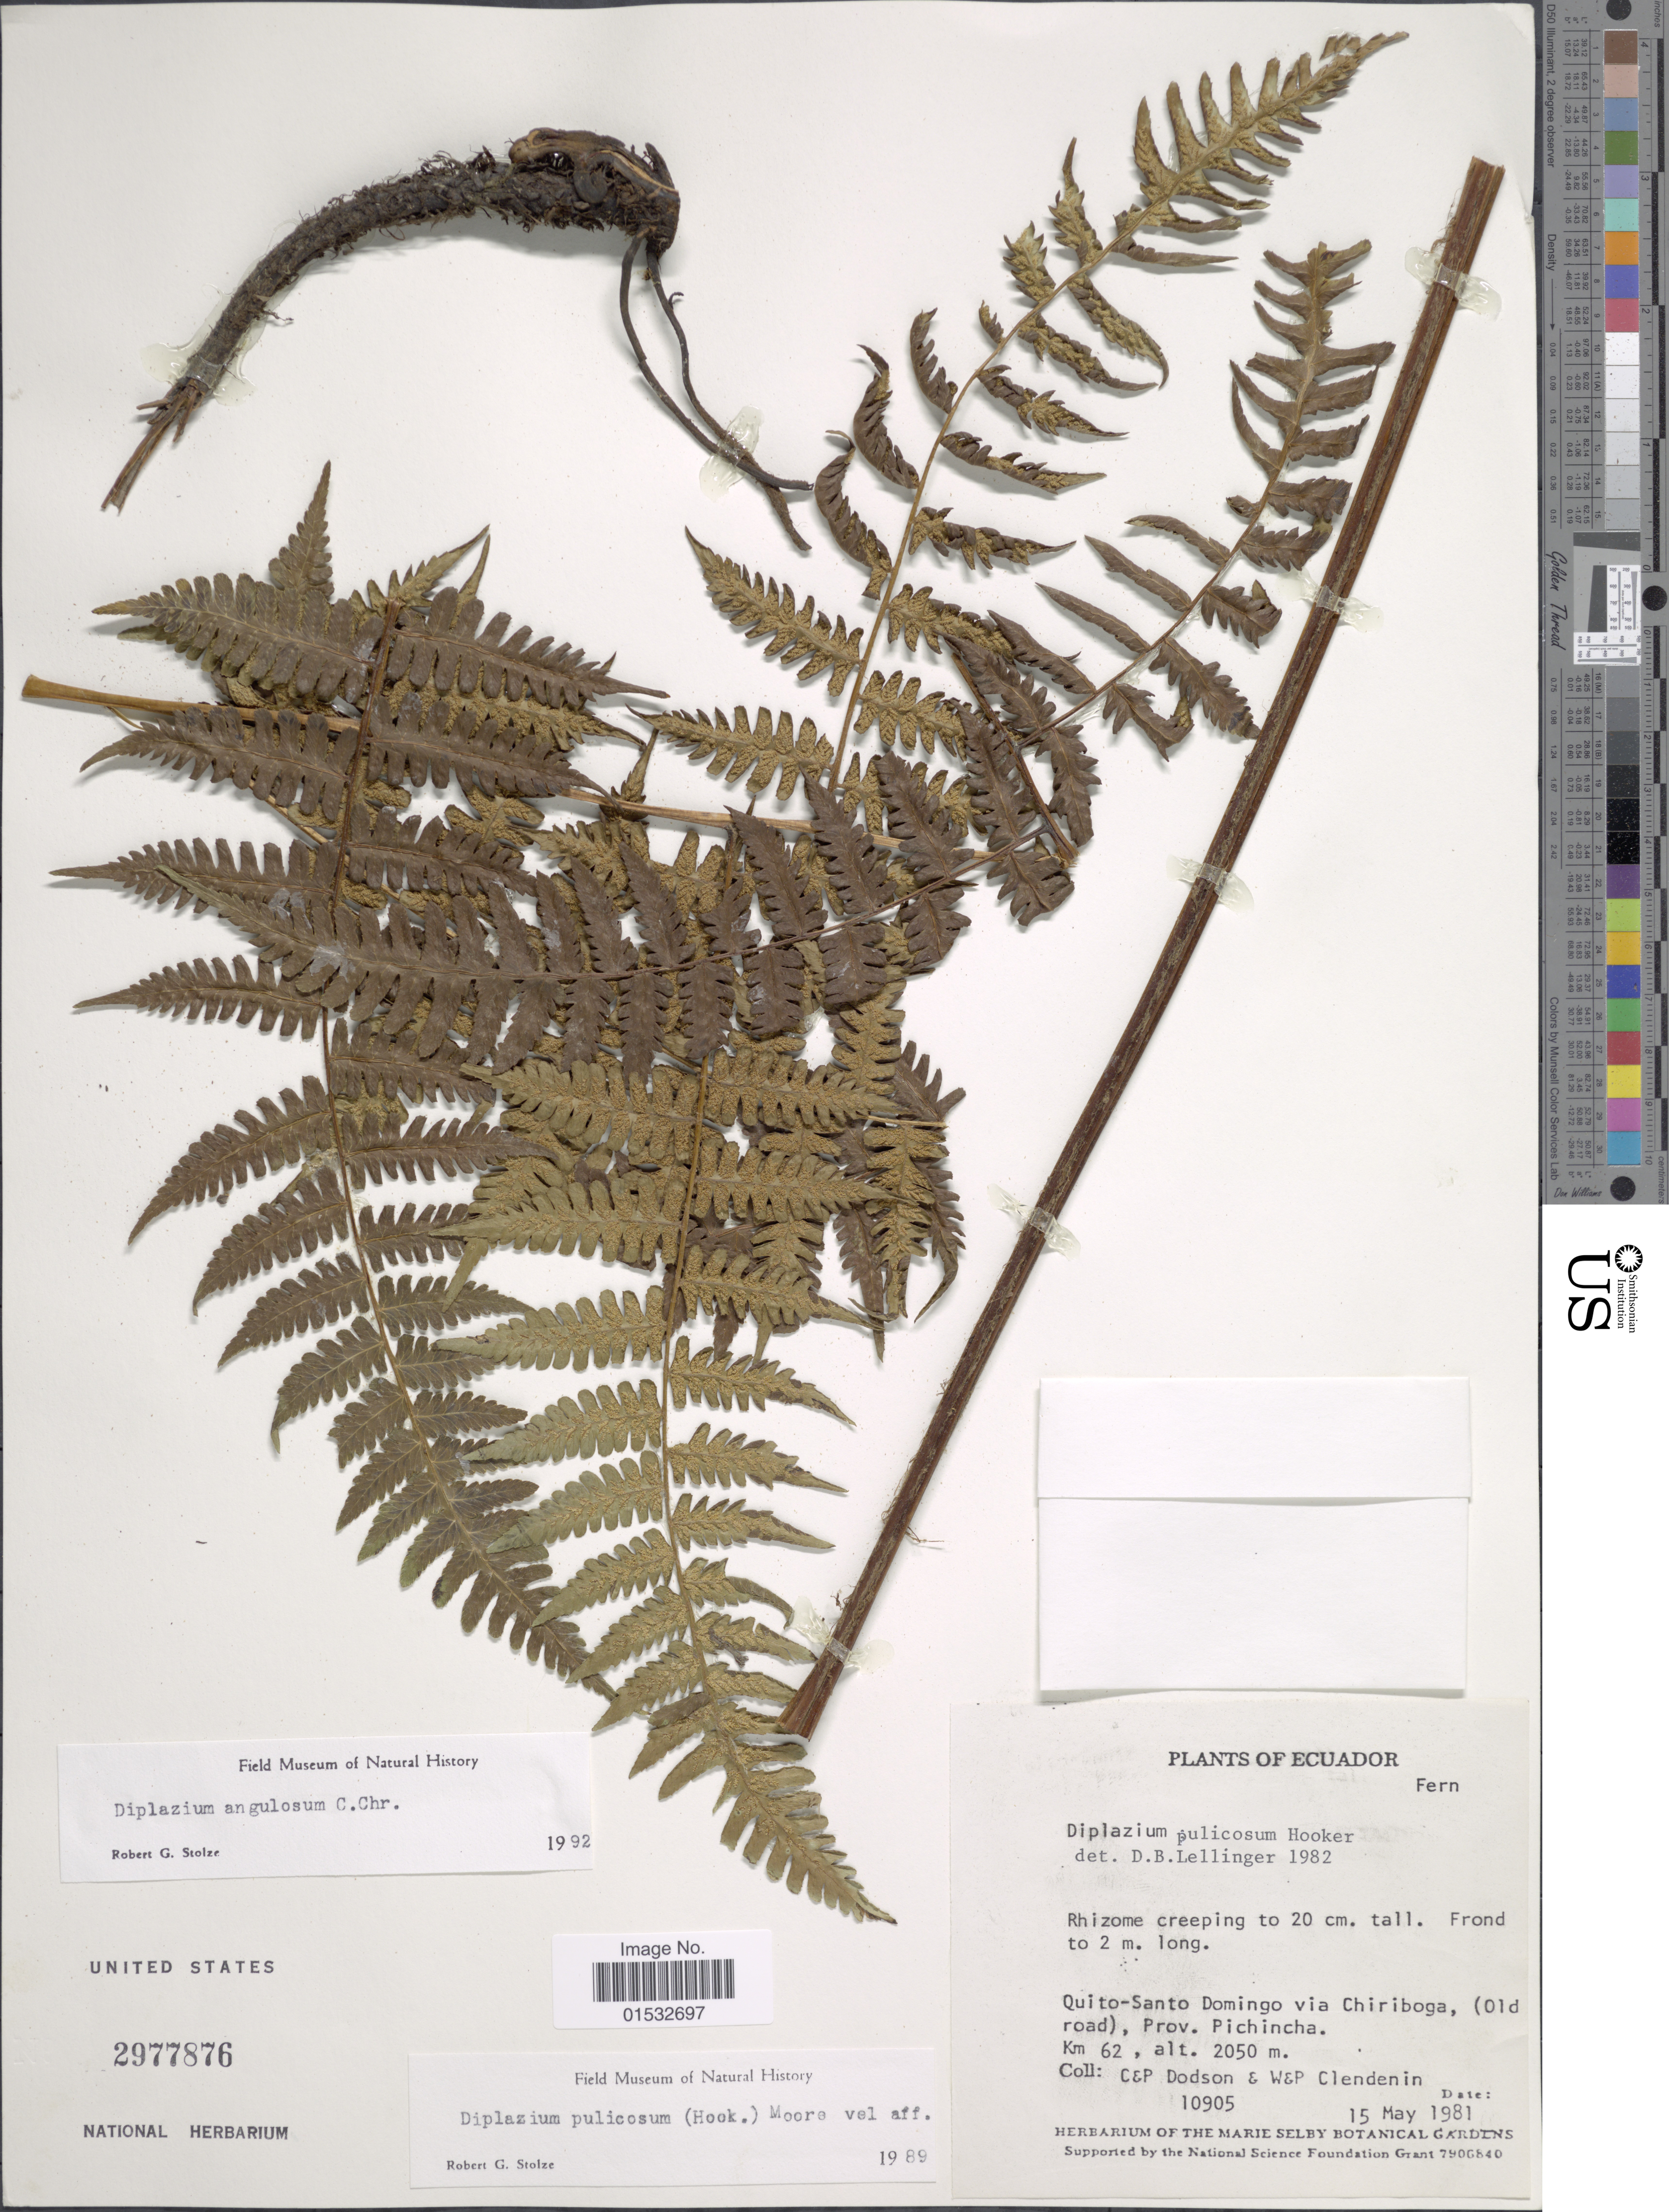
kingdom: Plantae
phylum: Tracheophyta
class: Polypodiopsida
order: Polypodiales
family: Athyriaceae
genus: Diplazium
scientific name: Diplazium angulosum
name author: C. Chr.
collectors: C. Dodson, P. M. Dodson, W. Clendenin & P. Clendenin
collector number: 10905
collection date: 1981-05-15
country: Ecuador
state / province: Pichincha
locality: Quito-Santo Domingo via Chiriboga, (Old road). Km 62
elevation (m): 2050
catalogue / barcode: US 2977876